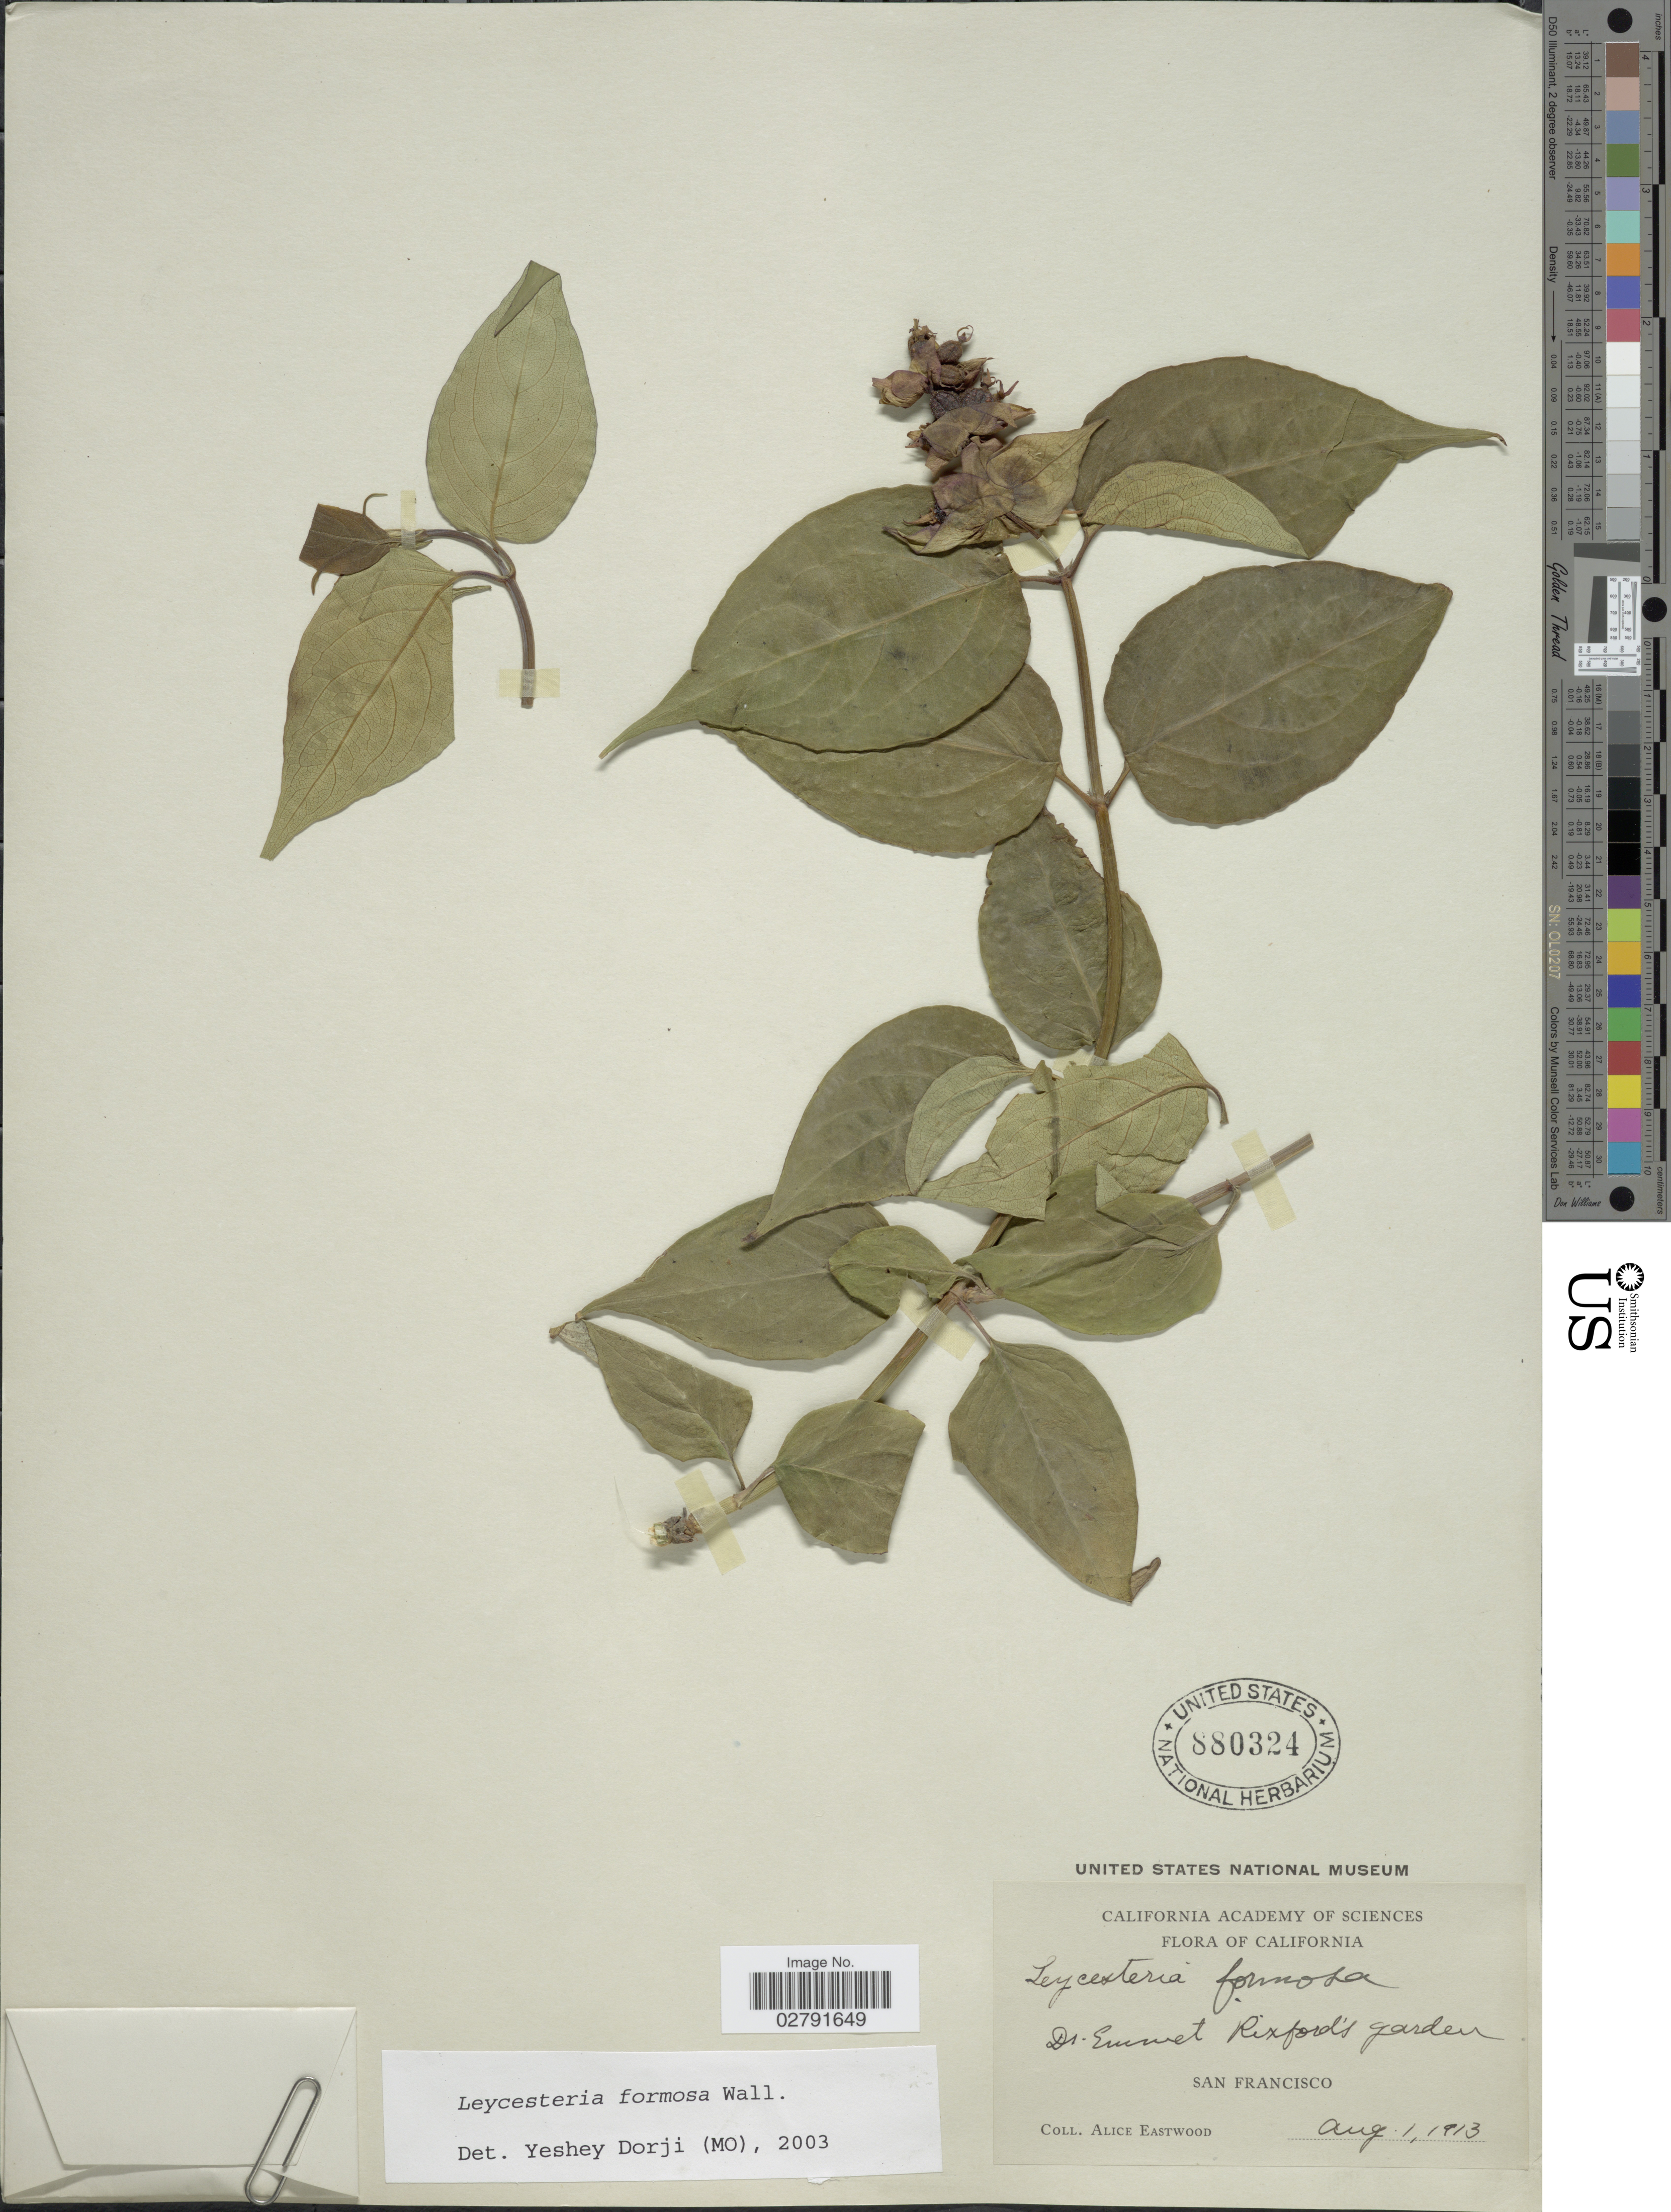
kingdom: Plantae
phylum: Tracheophyta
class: Magnoliopsida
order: Dipsacales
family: Caprifoliaceae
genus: Leycesteria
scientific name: Leycesteria formosa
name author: Wall.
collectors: A. Eastwood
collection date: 1913-08-01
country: United States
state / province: California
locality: Dr. Emmett Rixford's garden, San Fransico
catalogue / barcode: US 880324